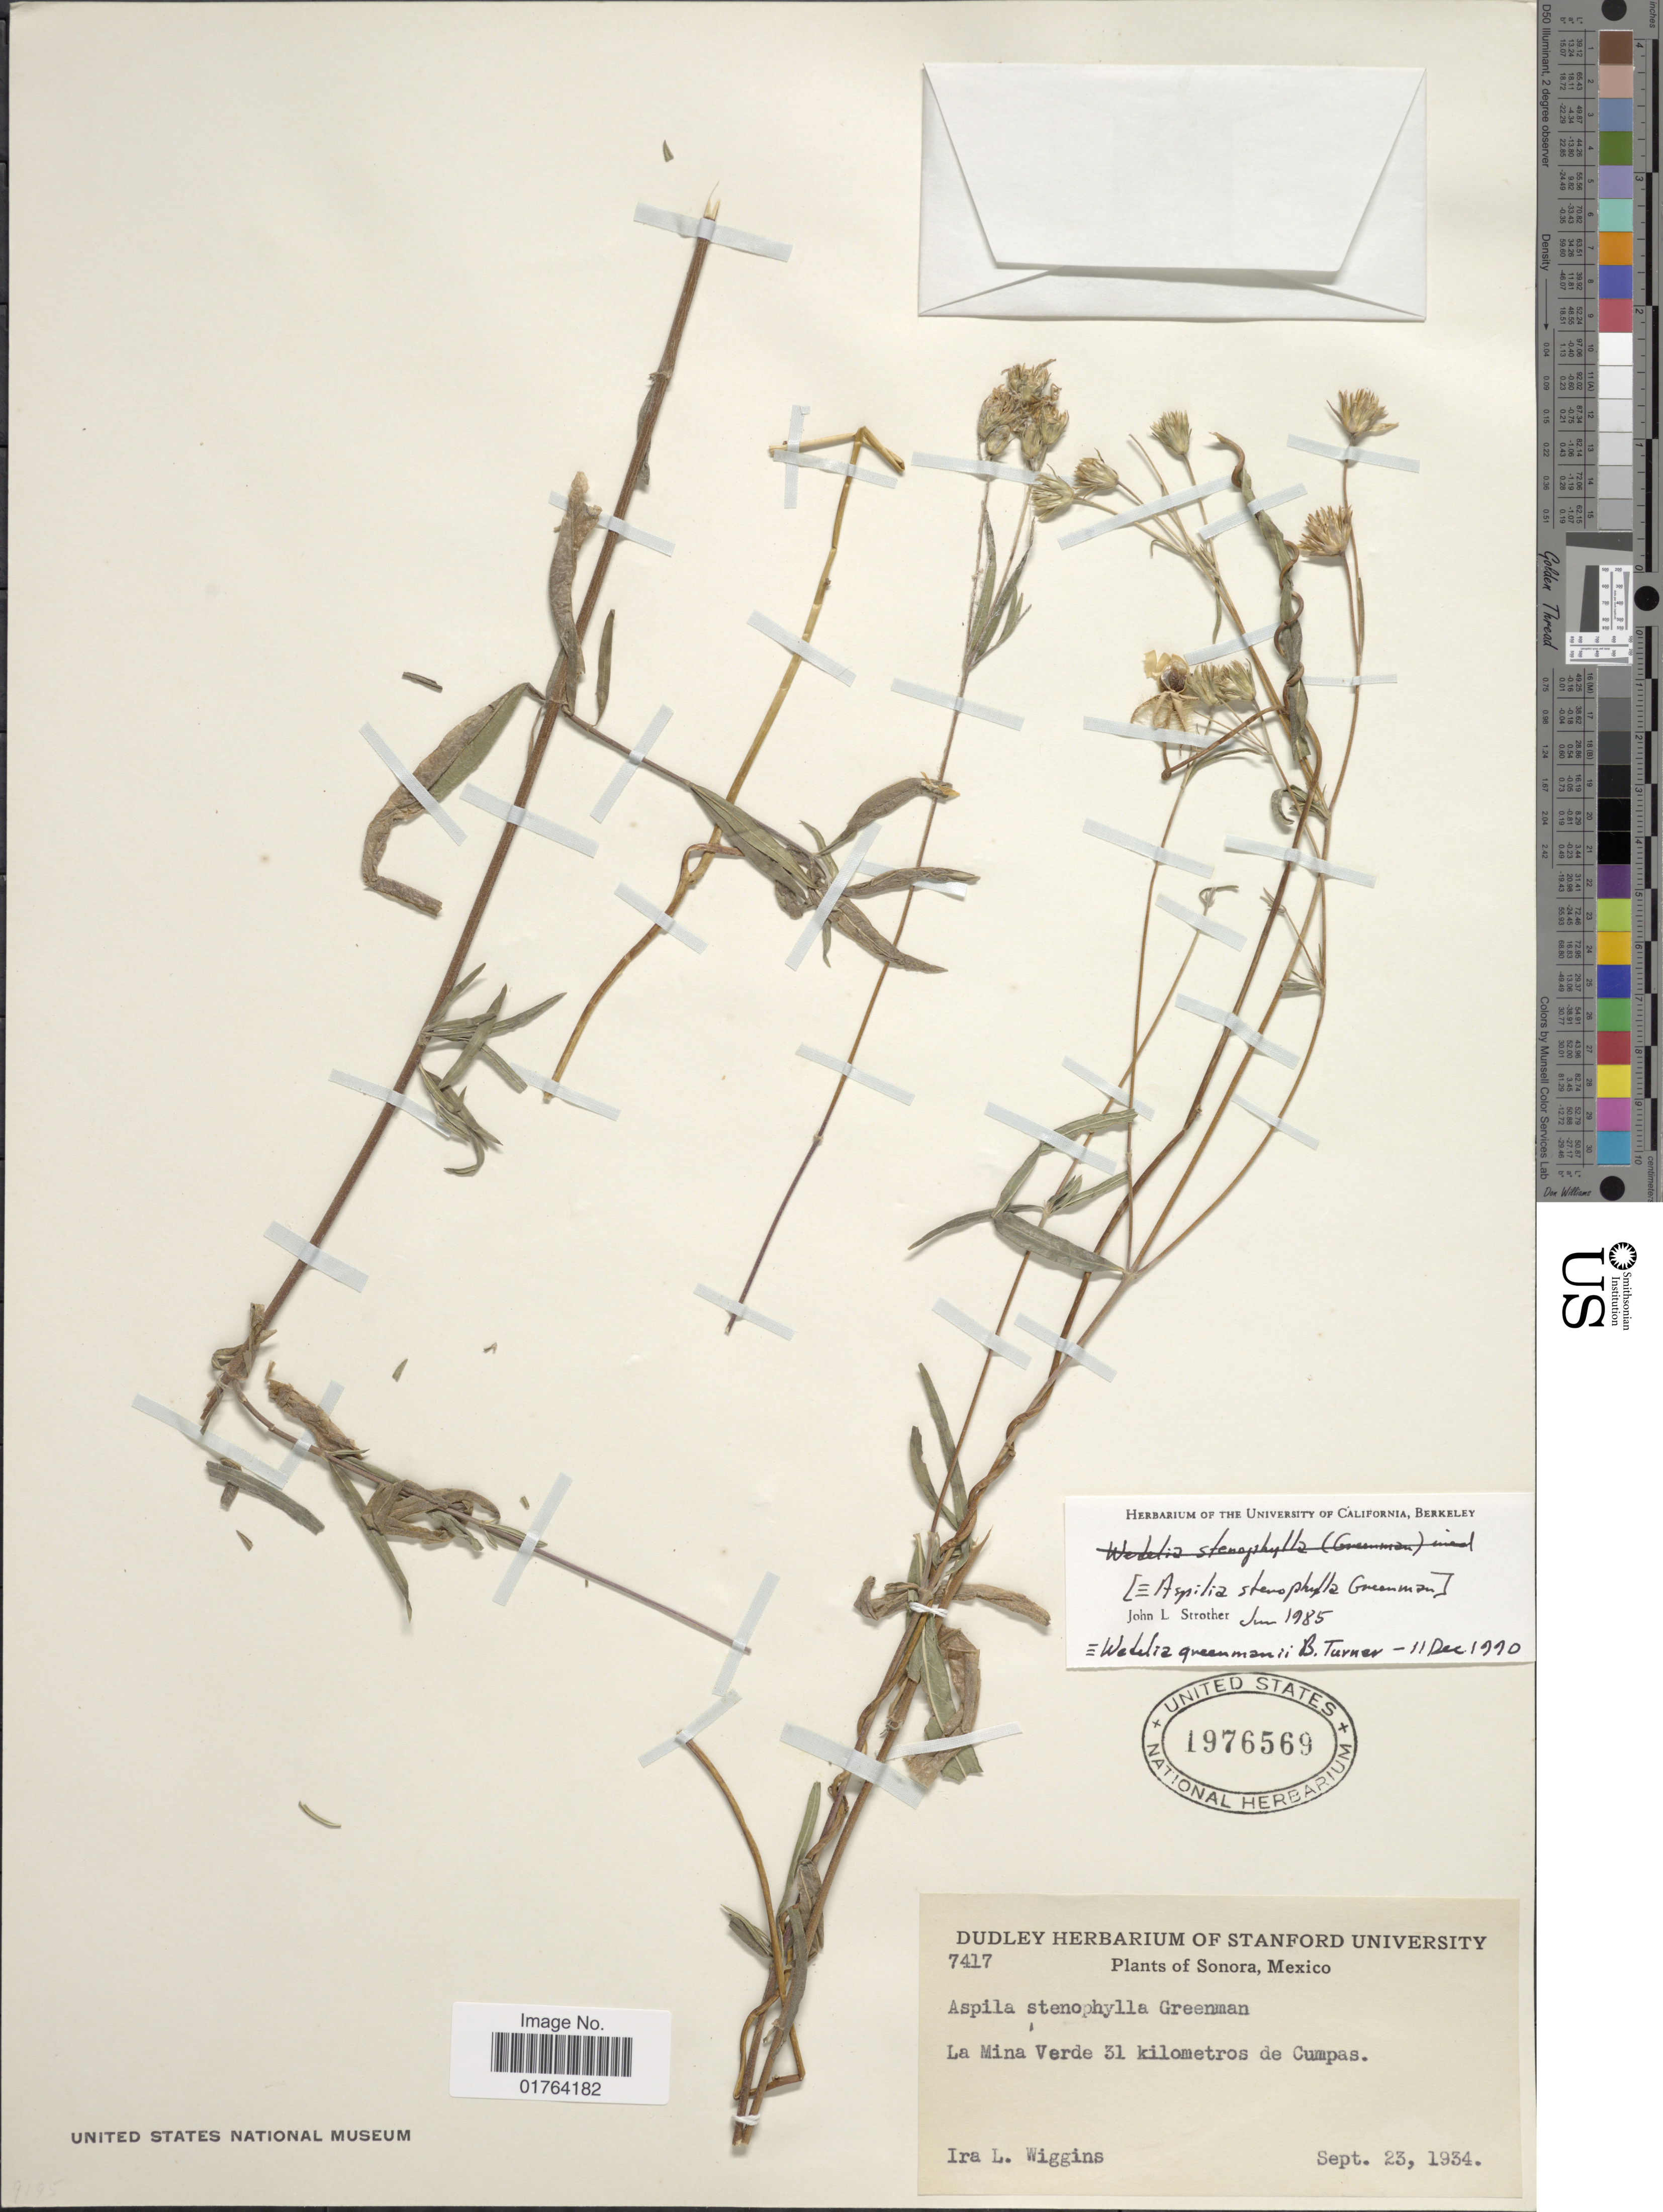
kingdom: Plantae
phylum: Tracheophyta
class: Magnoliopsida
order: Asterales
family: Asteraceae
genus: Wedelia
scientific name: Wedelia greenmanii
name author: B.L. Turner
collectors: I. L. Wiggins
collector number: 7417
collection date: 1934-09-23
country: Mexico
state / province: Sonora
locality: La Mina Verde 31 kilometers de Cumpas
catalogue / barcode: US 1976569